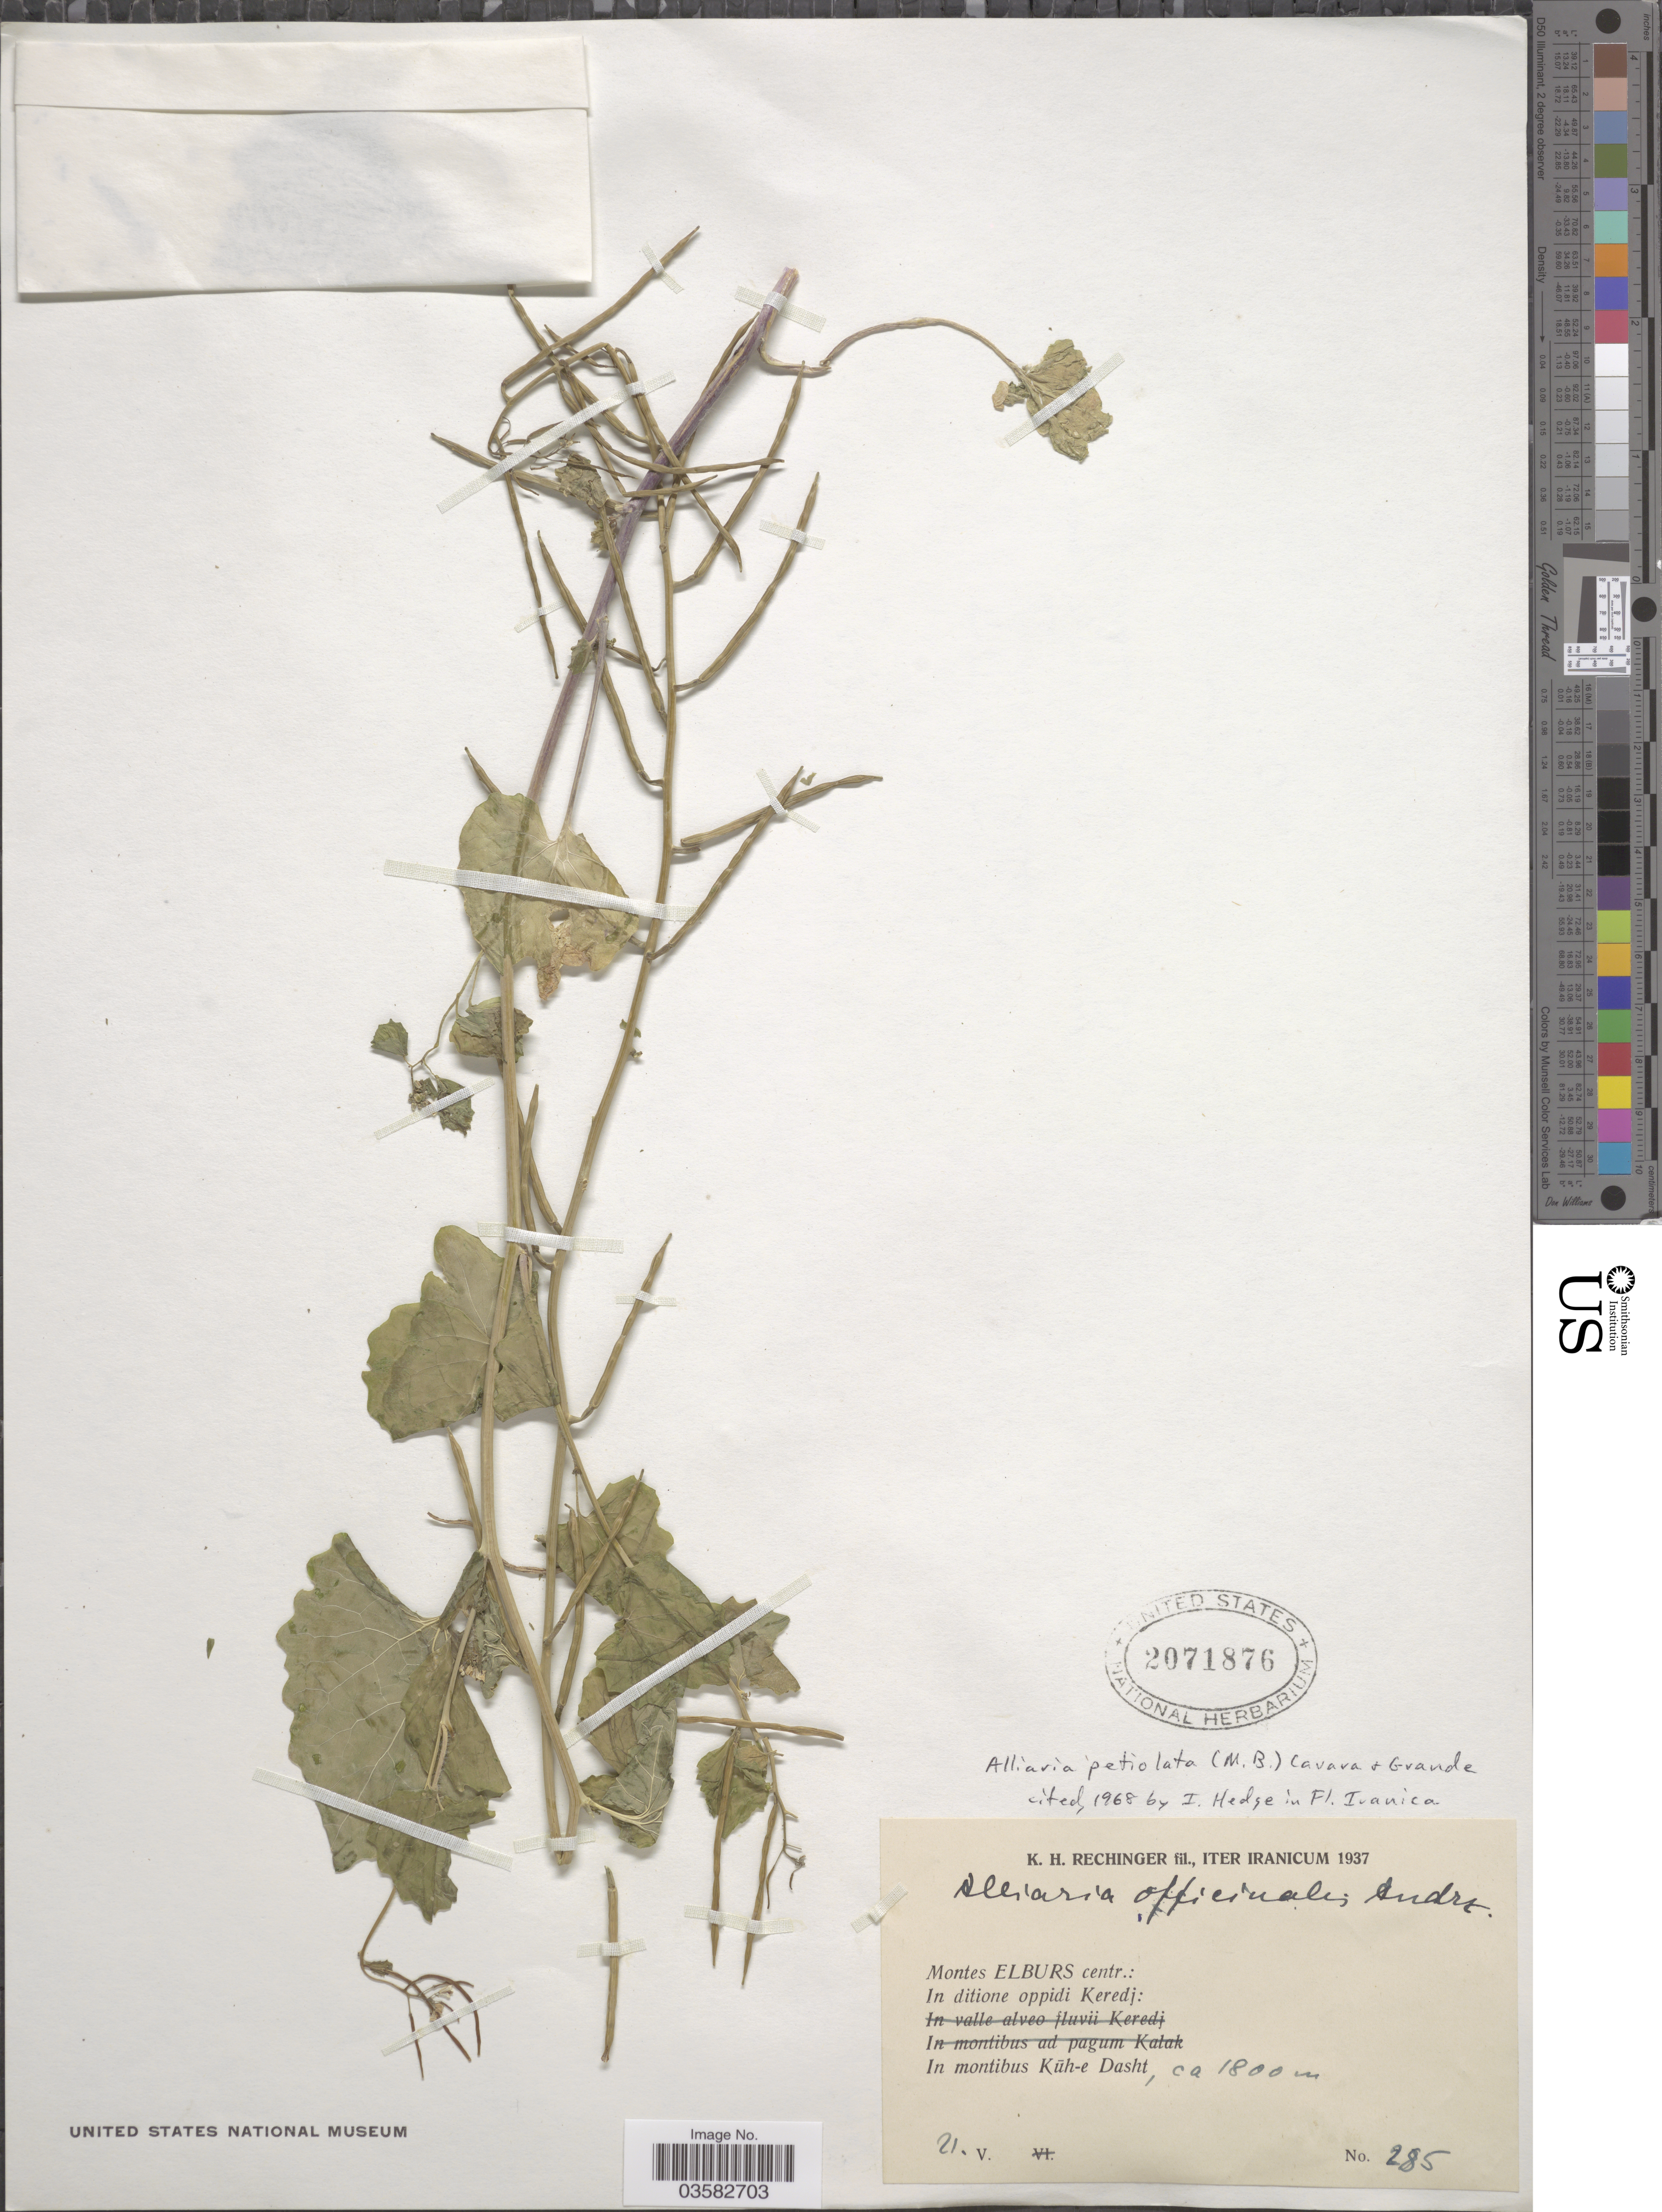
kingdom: Plantae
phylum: Tracheophyta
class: Magnoliopsida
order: Brassicales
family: Brassicaceae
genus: Alliaria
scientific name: Alliaria petiolata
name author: (M. Bieb.) Cavara & Grande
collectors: K. H. Rechinger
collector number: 285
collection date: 1937-05-21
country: Iran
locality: Iter Iranicum. Montes Elburs centr.: In ditione oppidi Keredj: In montibus Kūh-e Dasht.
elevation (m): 1800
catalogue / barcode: US 2071876